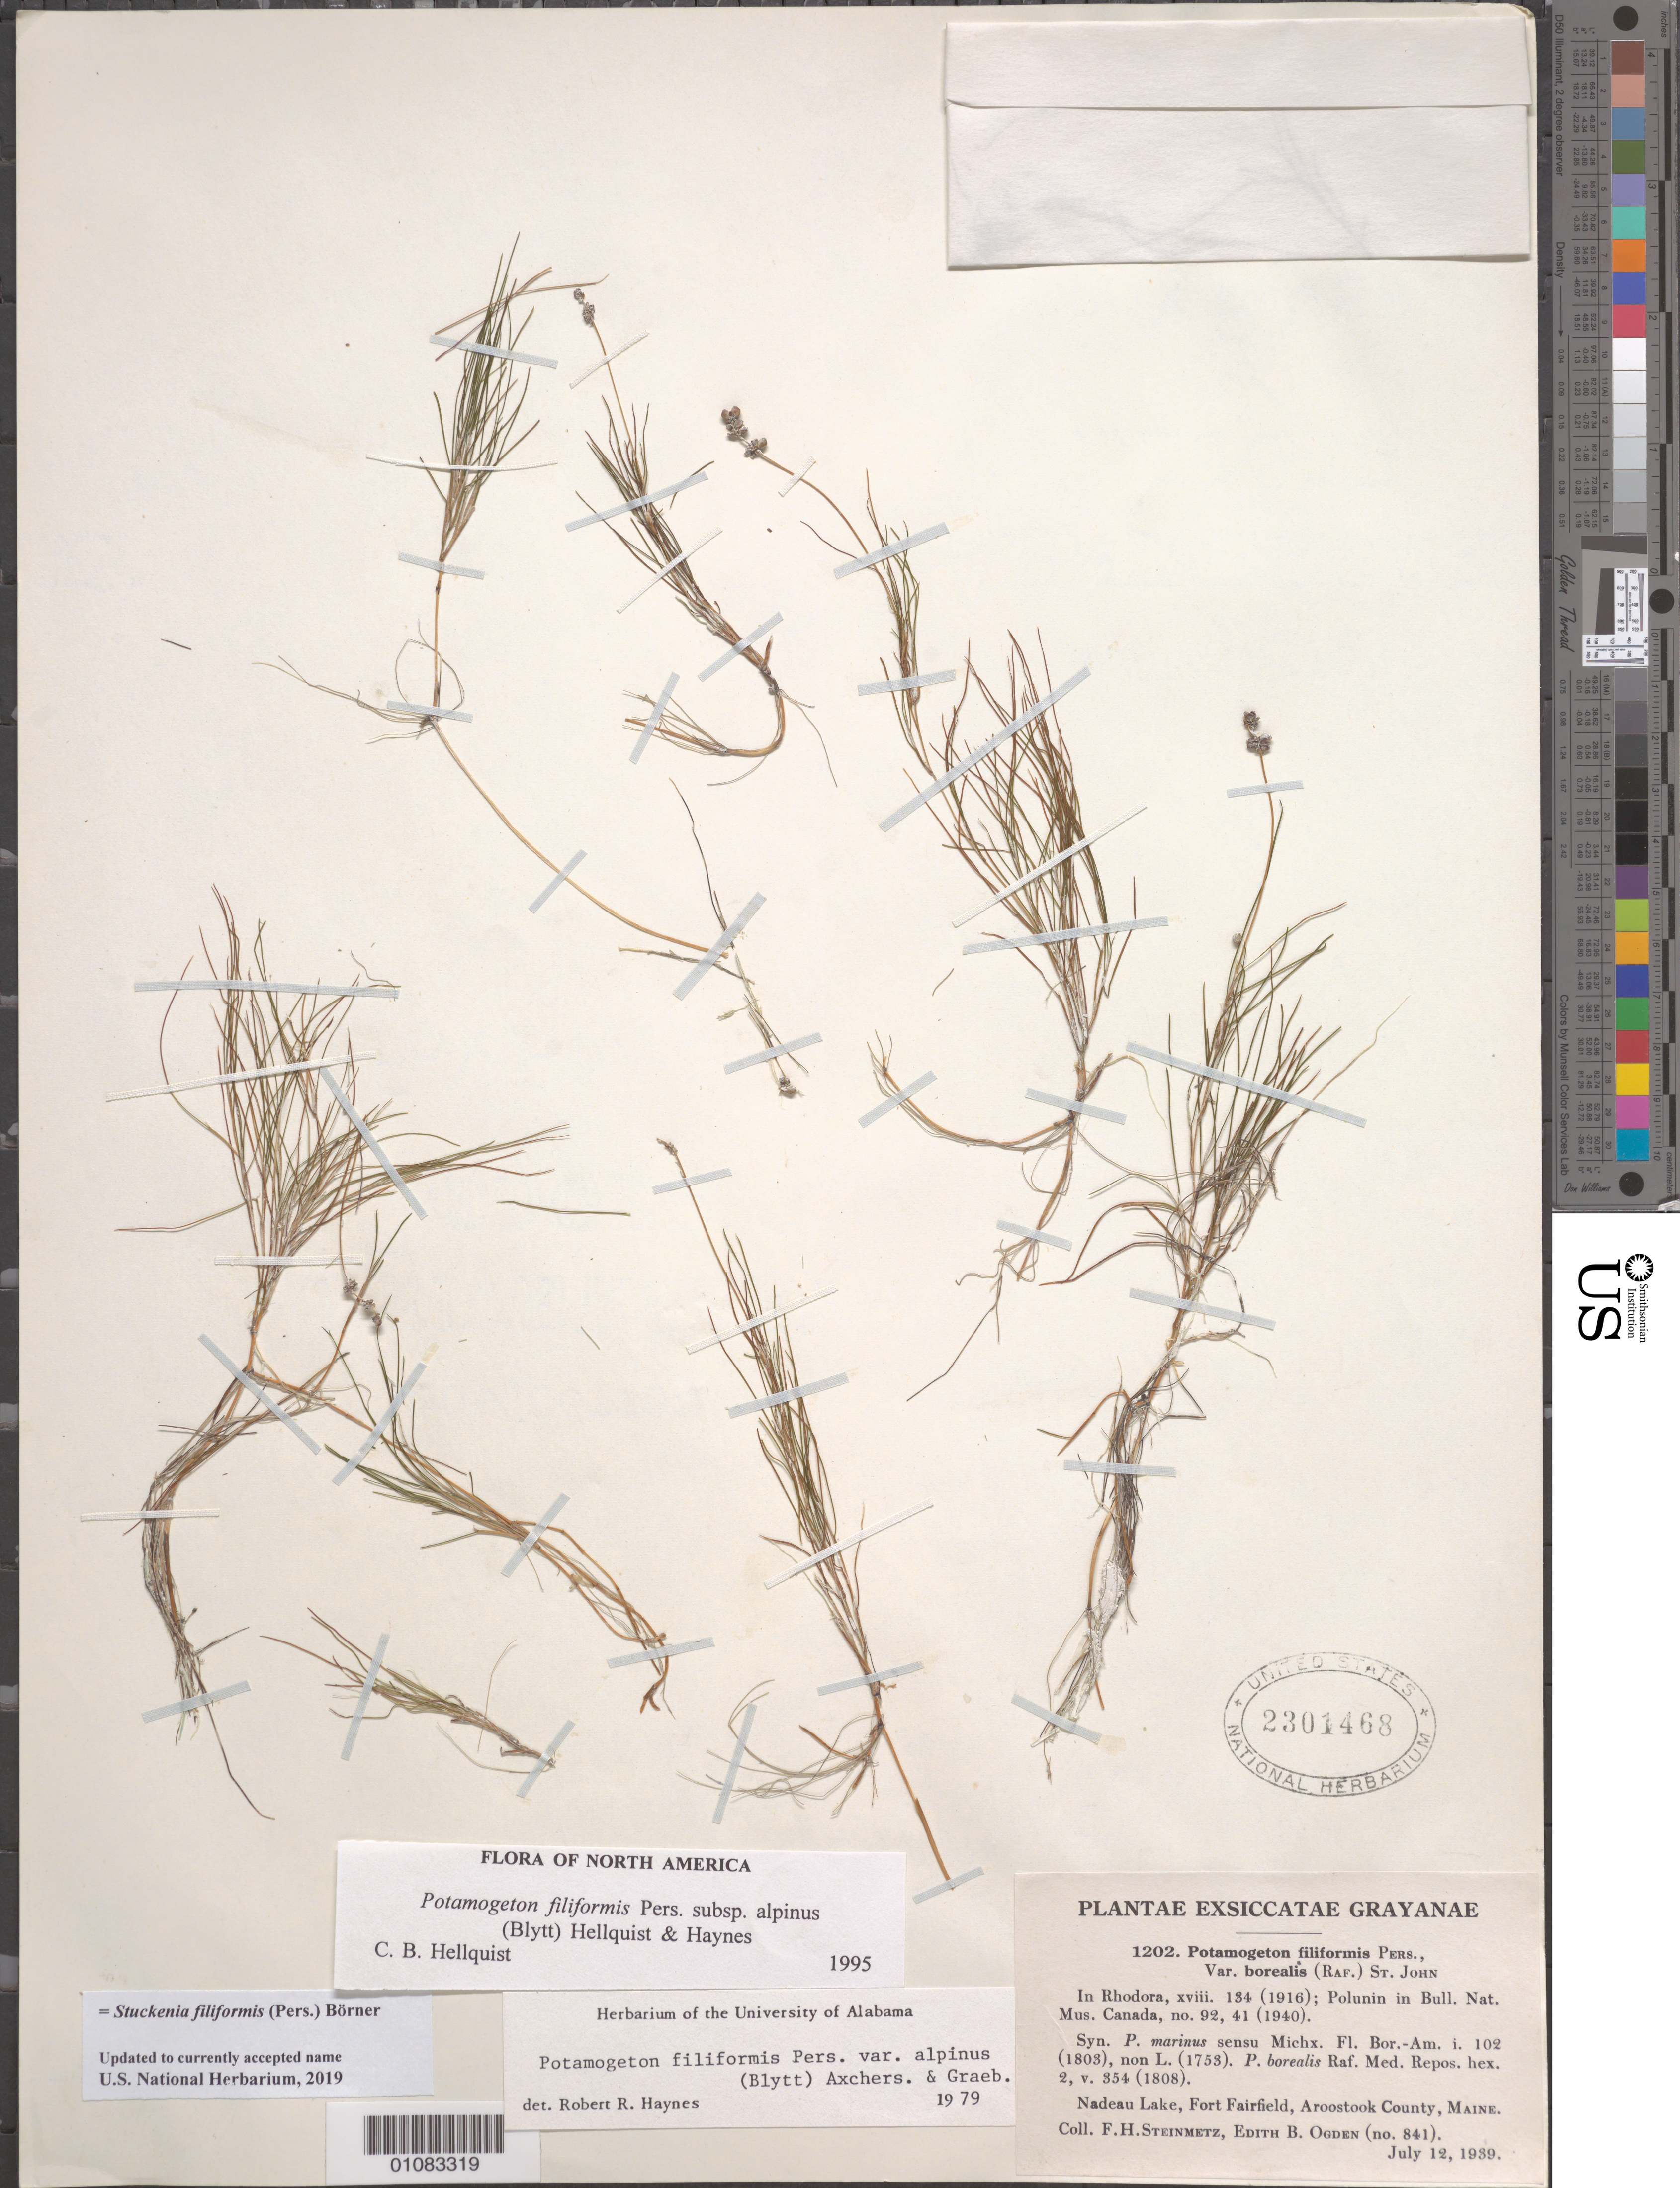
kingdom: Plantae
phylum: Tracheophyta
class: Liliopsida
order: Alismatales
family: Potamogetonaceae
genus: Stuckenia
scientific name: Stuckenia filiformis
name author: (Pers.) Börner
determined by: Strong, Mark T., (BOT), Smithsonian Institution - National Museum of Natural History (UNITED STATES)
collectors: F. H. Steinmetz & E. Ogden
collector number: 841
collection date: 1939-07-12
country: United States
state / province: Maine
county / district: Aroostook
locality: Fort Fairfield, Nadeau Lake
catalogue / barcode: US 2301468